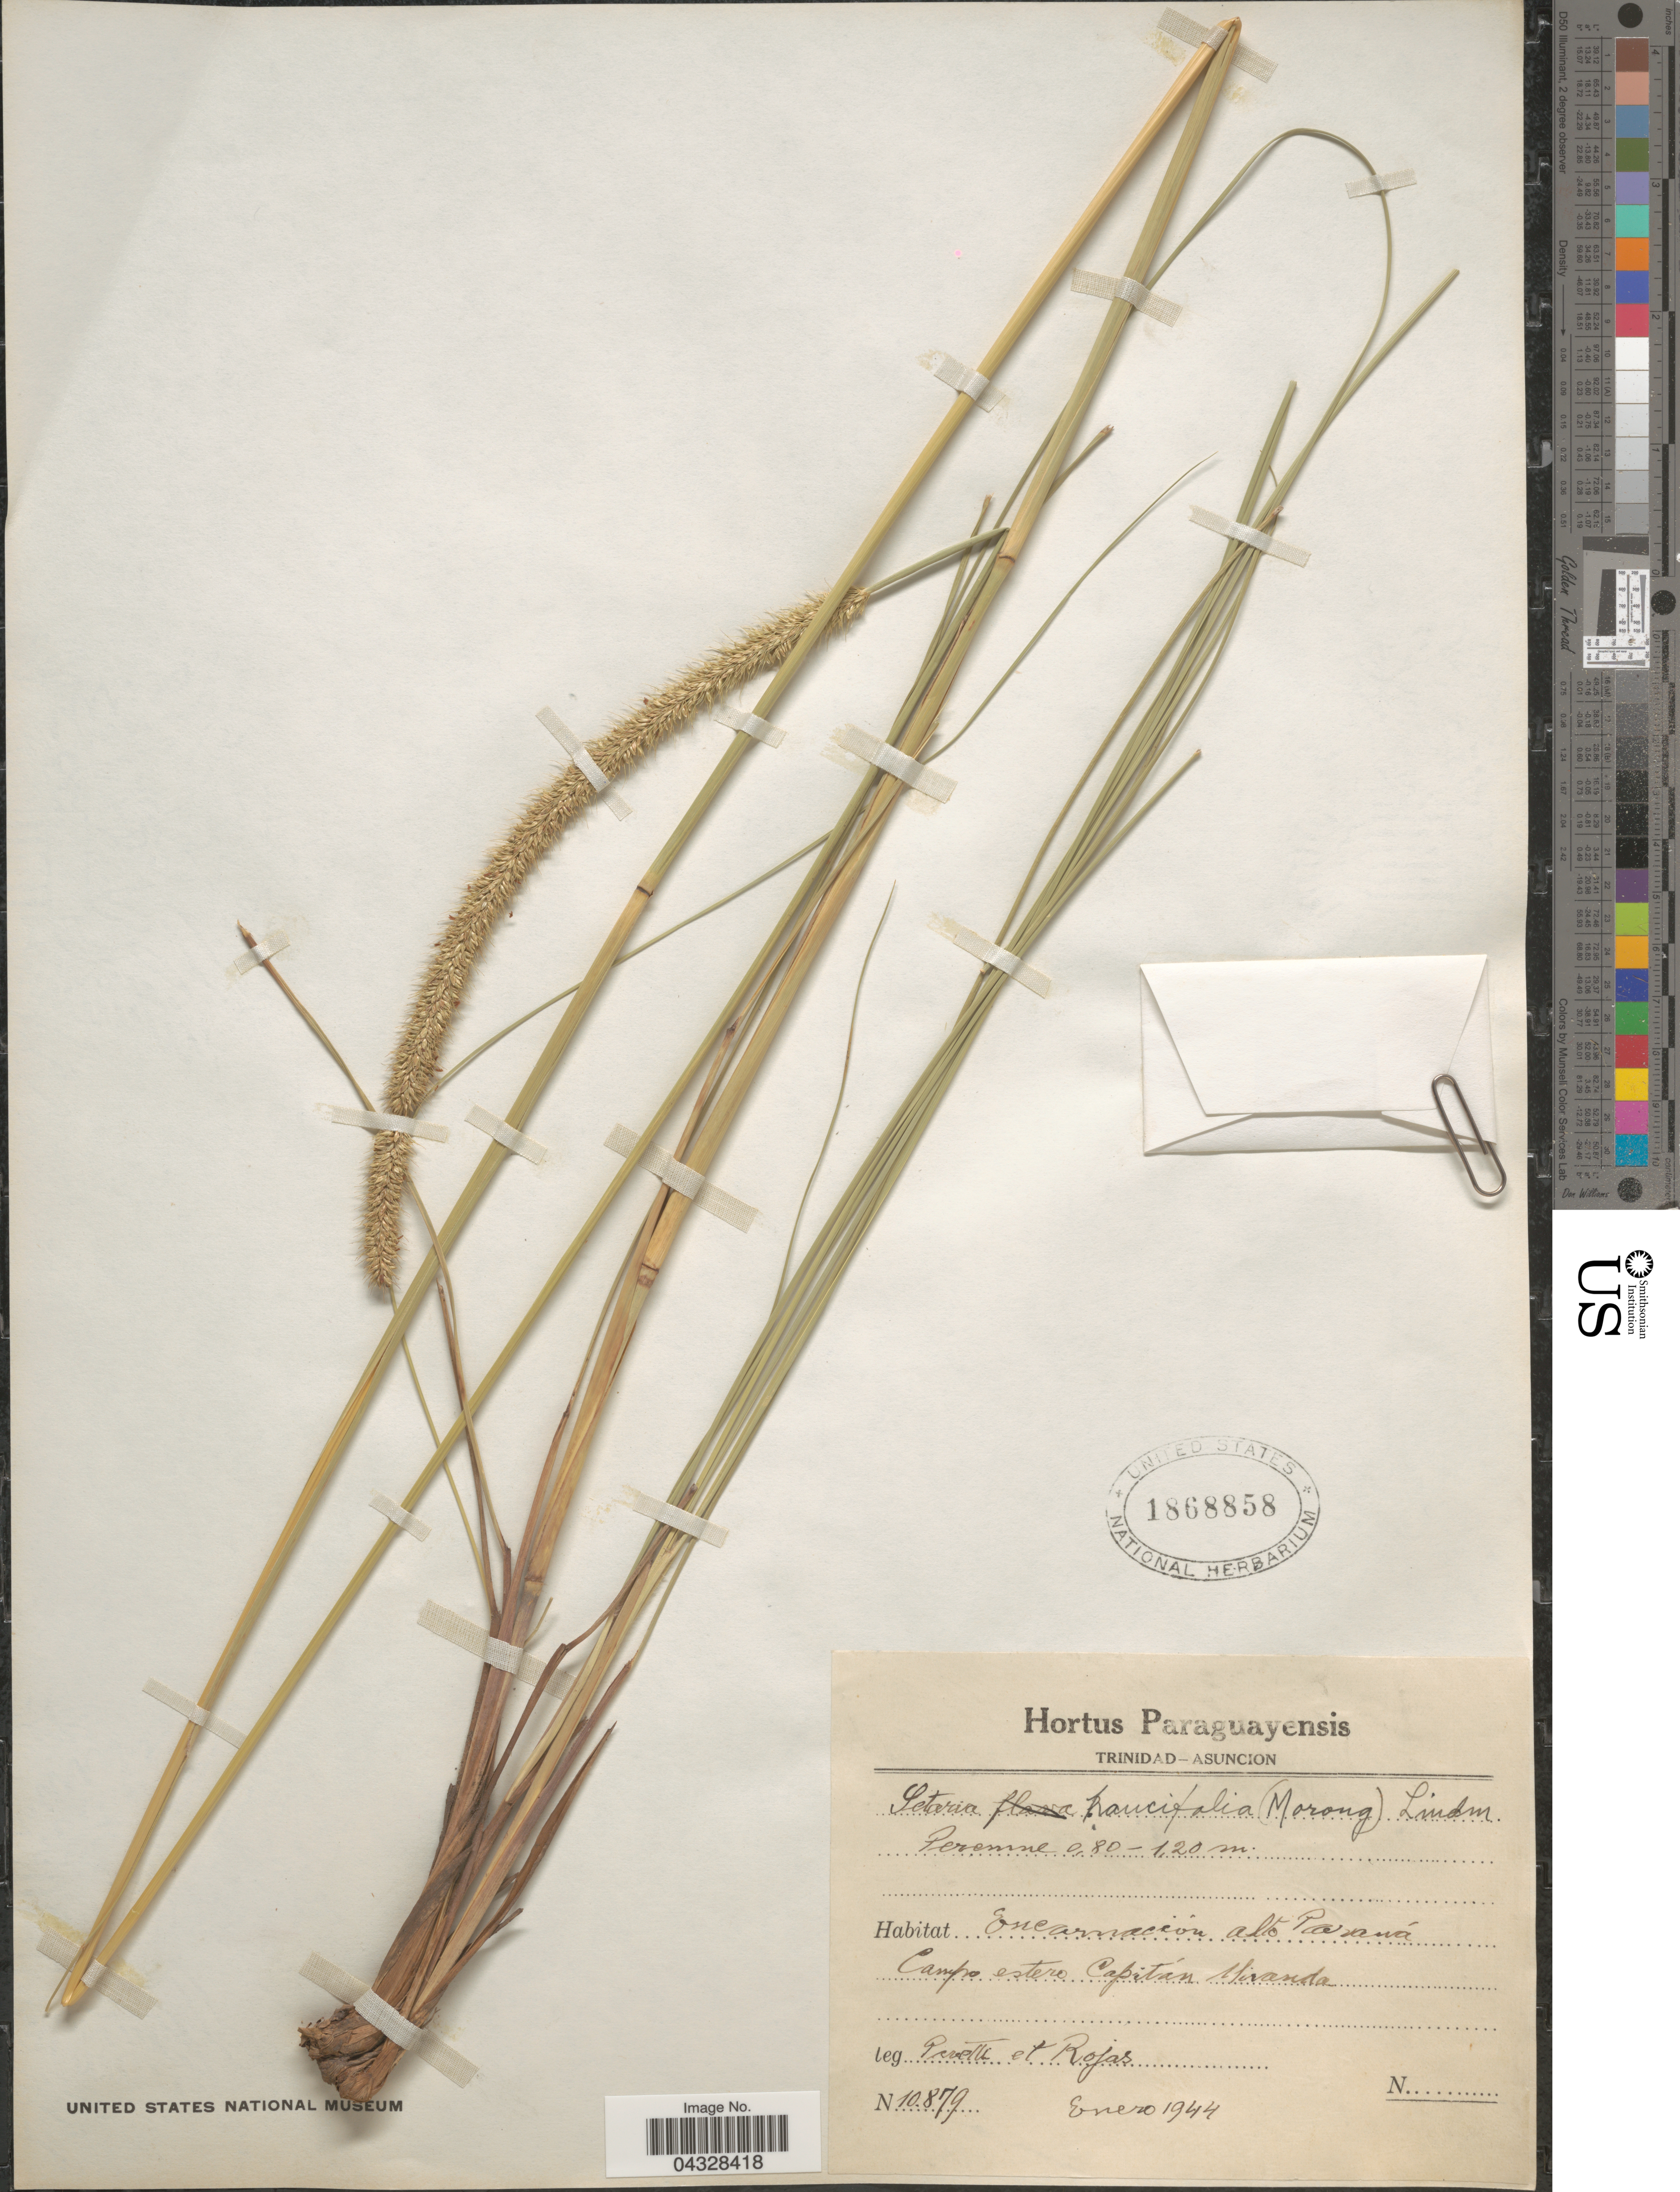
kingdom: Plantae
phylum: Tracheophyta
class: Liliopsida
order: Poales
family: Poaceae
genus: Setaria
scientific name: Setaria paucifolia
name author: (Morong) Lindm.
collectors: -. Pavetti & Rojas, --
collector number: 10879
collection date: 1944-01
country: Paraguay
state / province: Alto Parana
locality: Encarnacion Alto Paraná. Campo estero Capitán Miranda.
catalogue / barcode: US 1868858